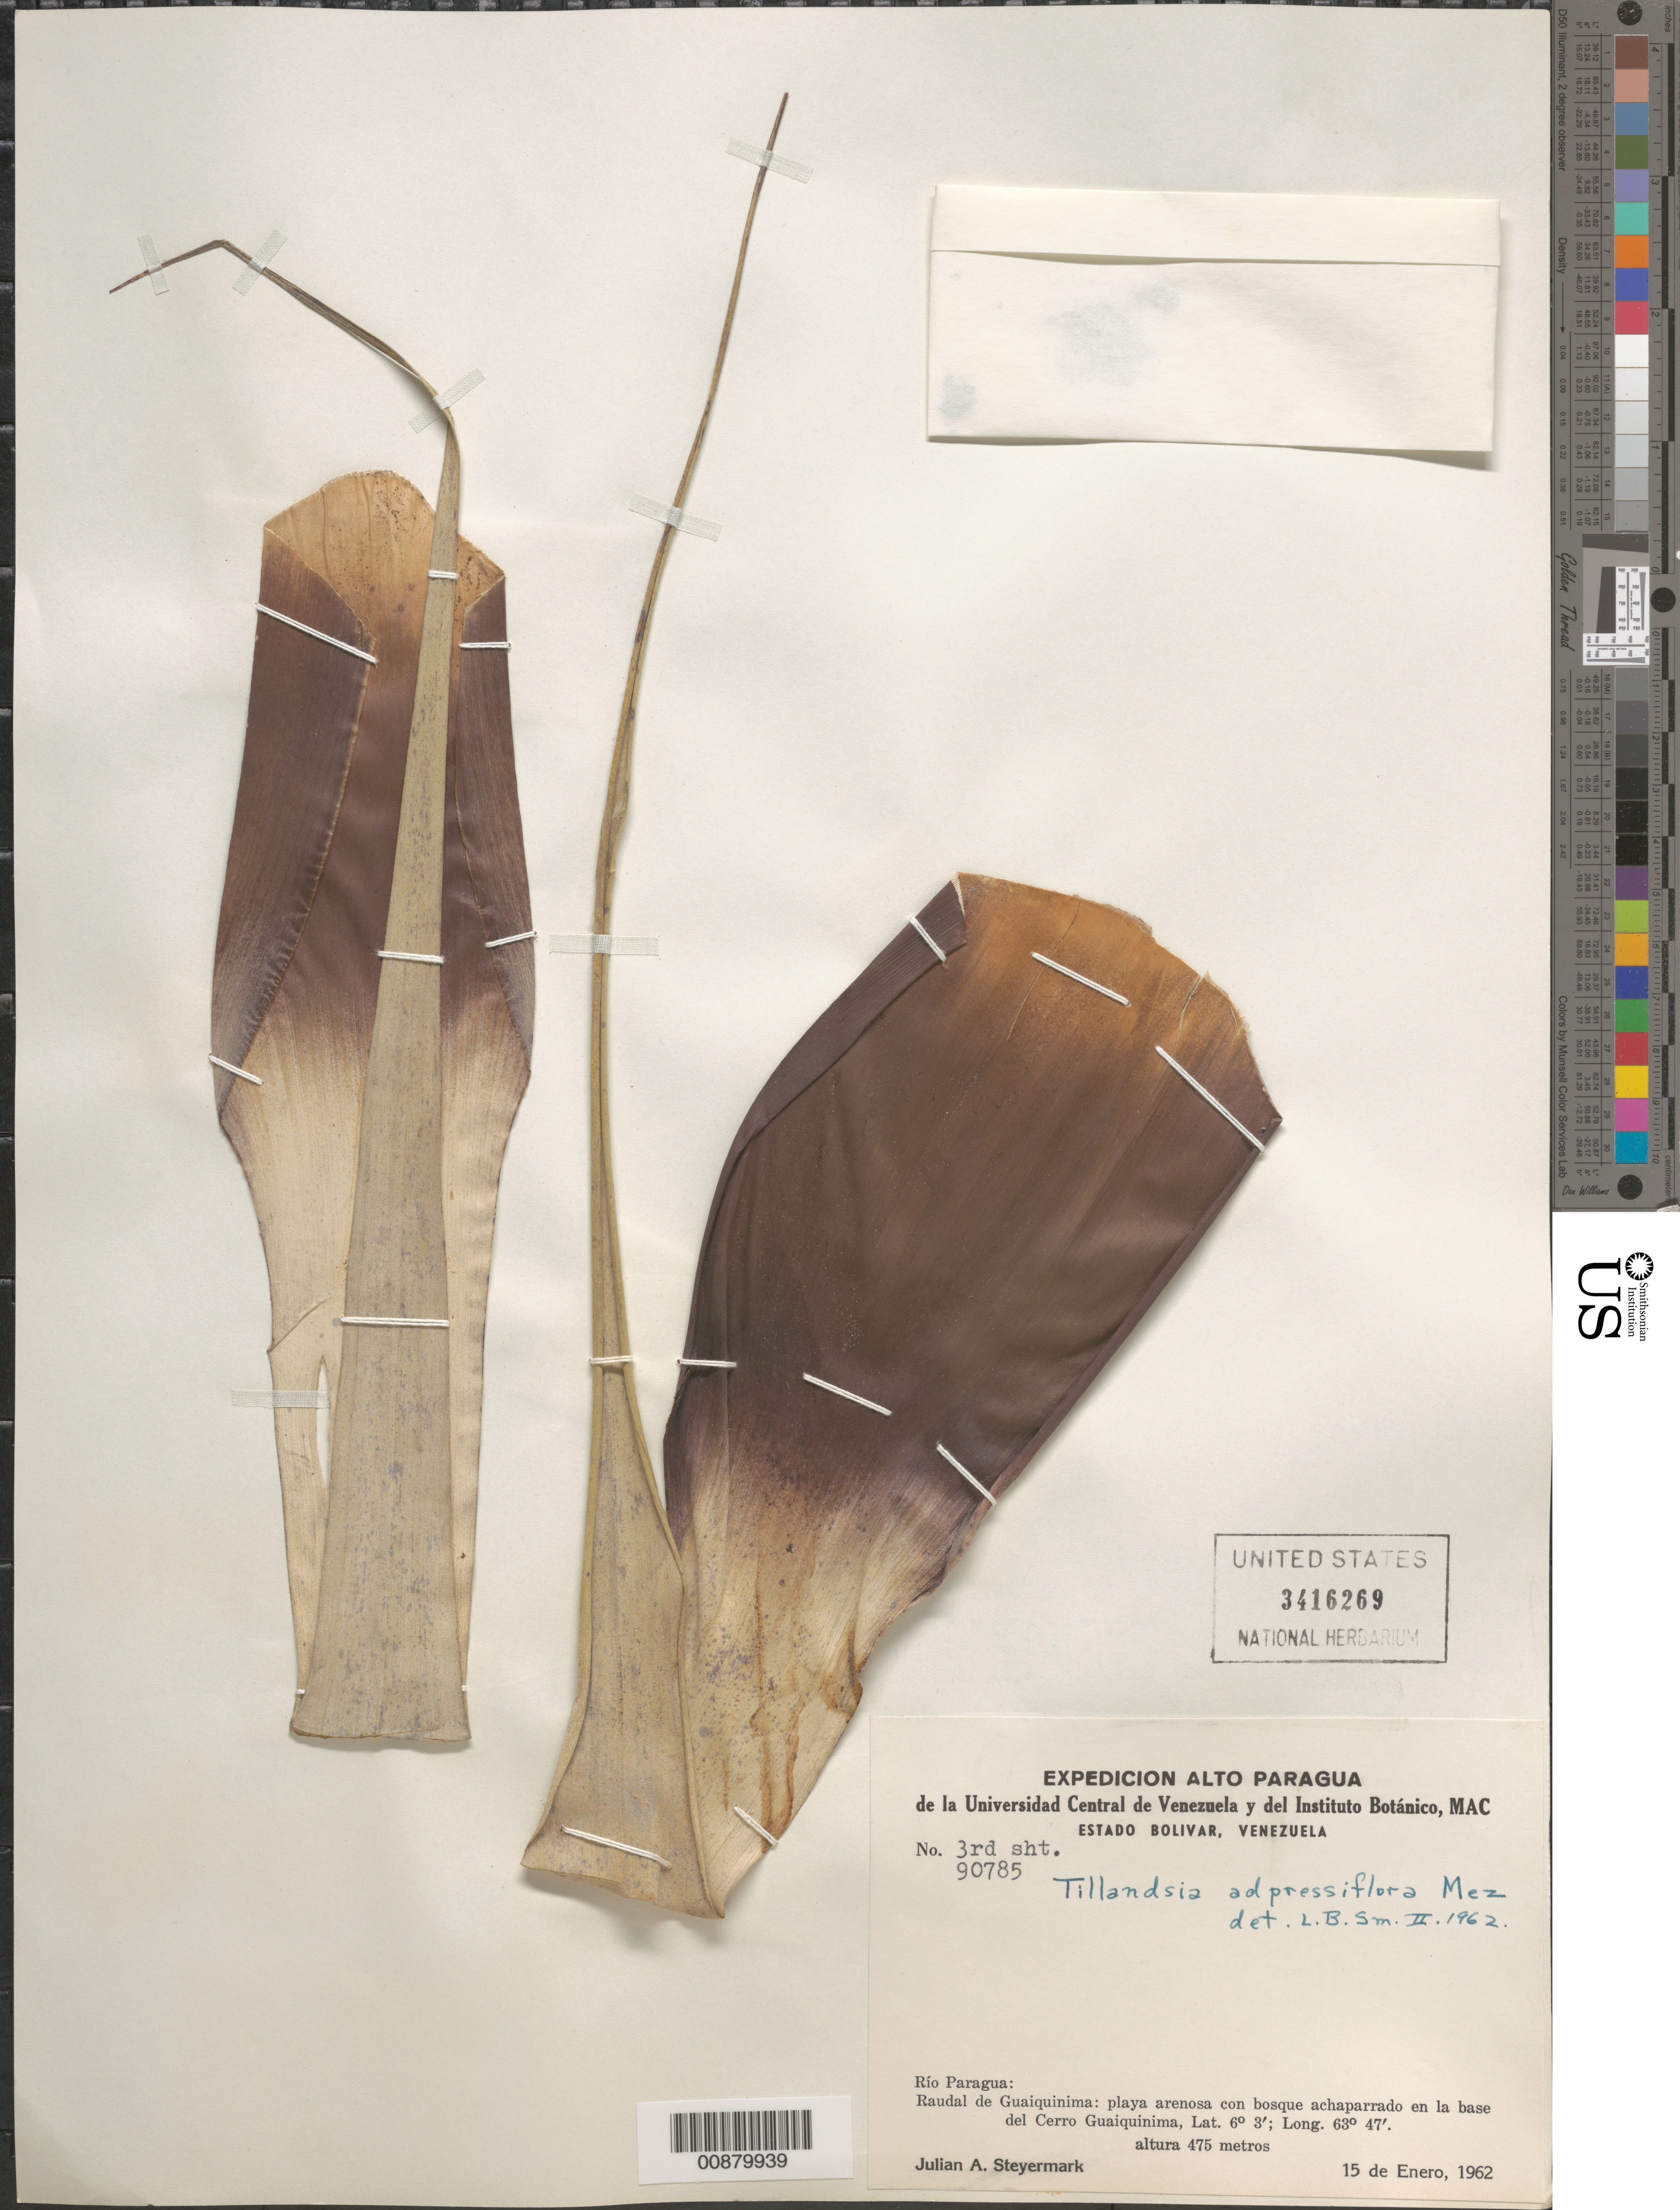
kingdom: Plantae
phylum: Tracheophyta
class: Liliopsida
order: Poales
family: Bromeliaceae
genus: Tillandsia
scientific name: Tillandsia adpressiflora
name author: Mez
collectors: J. Steyermark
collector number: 90785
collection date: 1962-01-15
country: Venezuela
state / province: Bolivar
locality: Río Paragua: Raudal de Guaiquinima: playa arenosa con bosque achaparrado en la base del Cerro Guaiquinima.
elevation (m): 475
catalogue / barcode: US 3416269